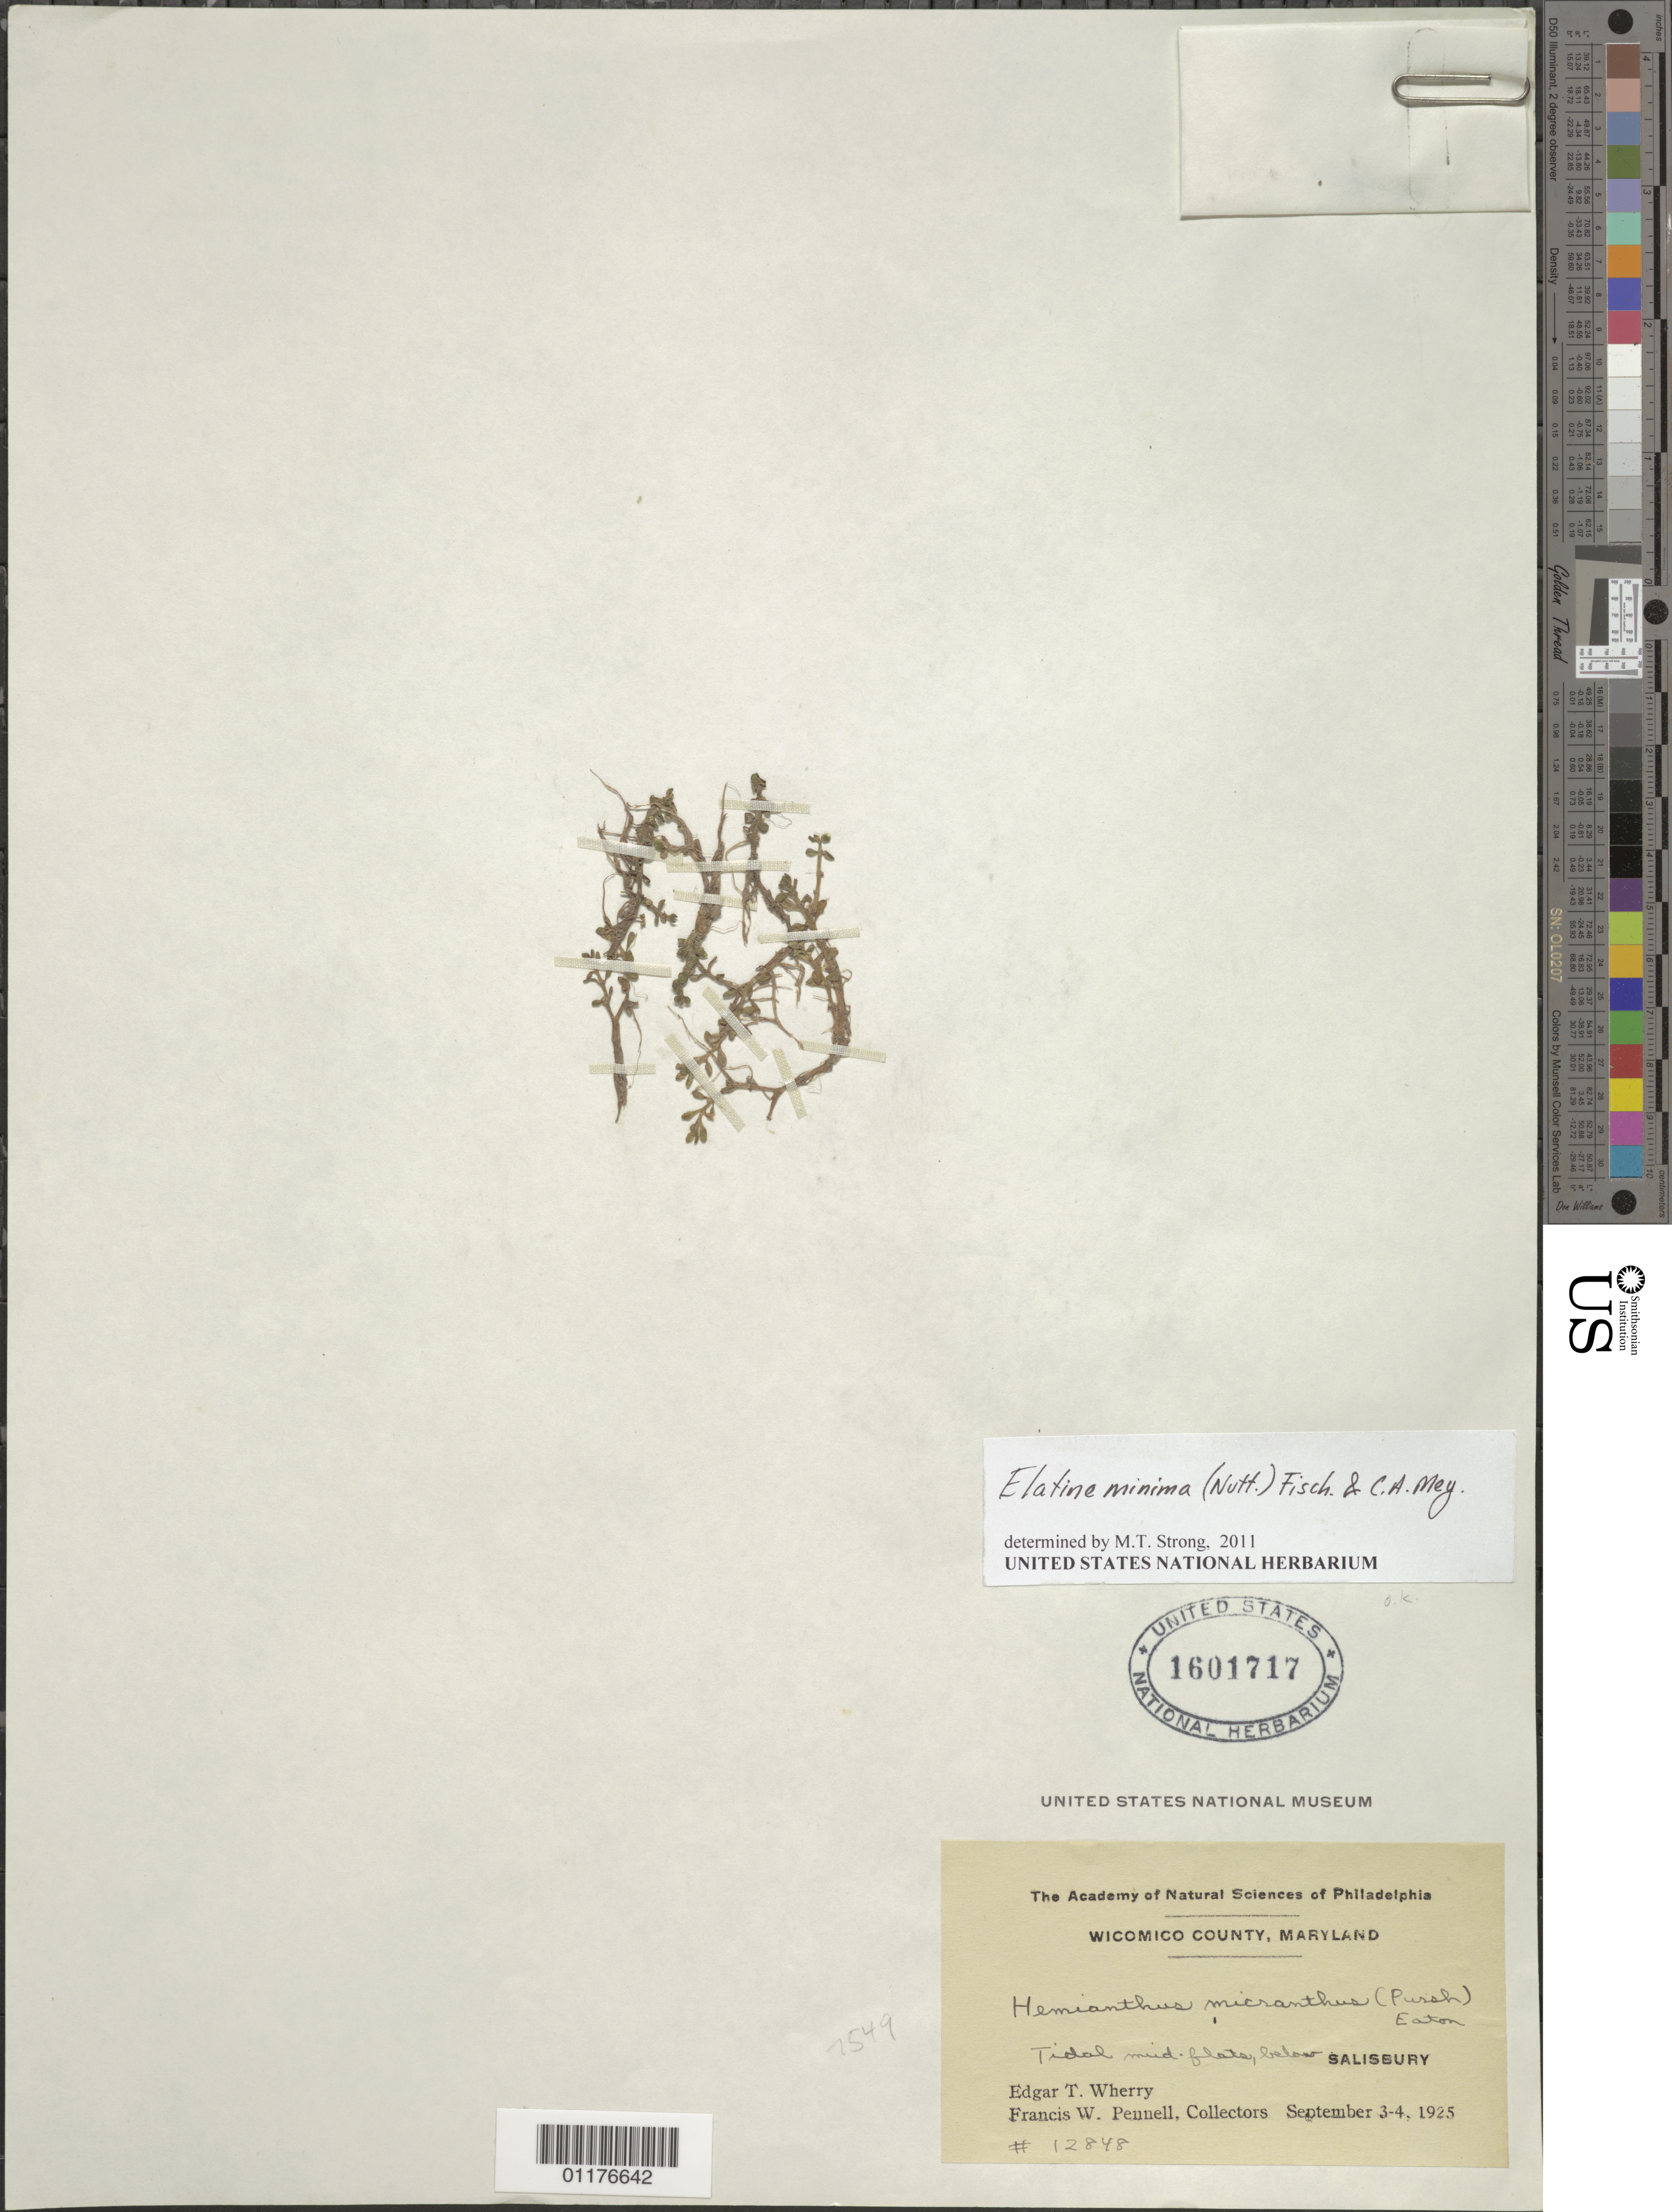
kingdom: Plantae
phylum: Tracheophyta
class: Magnoliopsida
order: Malpighiales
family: Elatinaceae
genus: Elatine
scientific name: Elatine minima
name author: (Nutt.) Fisch. & C.A. Mey.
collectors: E. T. Wherry & F. W. Pennell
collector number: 12848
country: United States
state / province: Maryland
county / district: Wicomico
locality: Tidal flats below Salisbury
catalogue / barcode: US 1601717